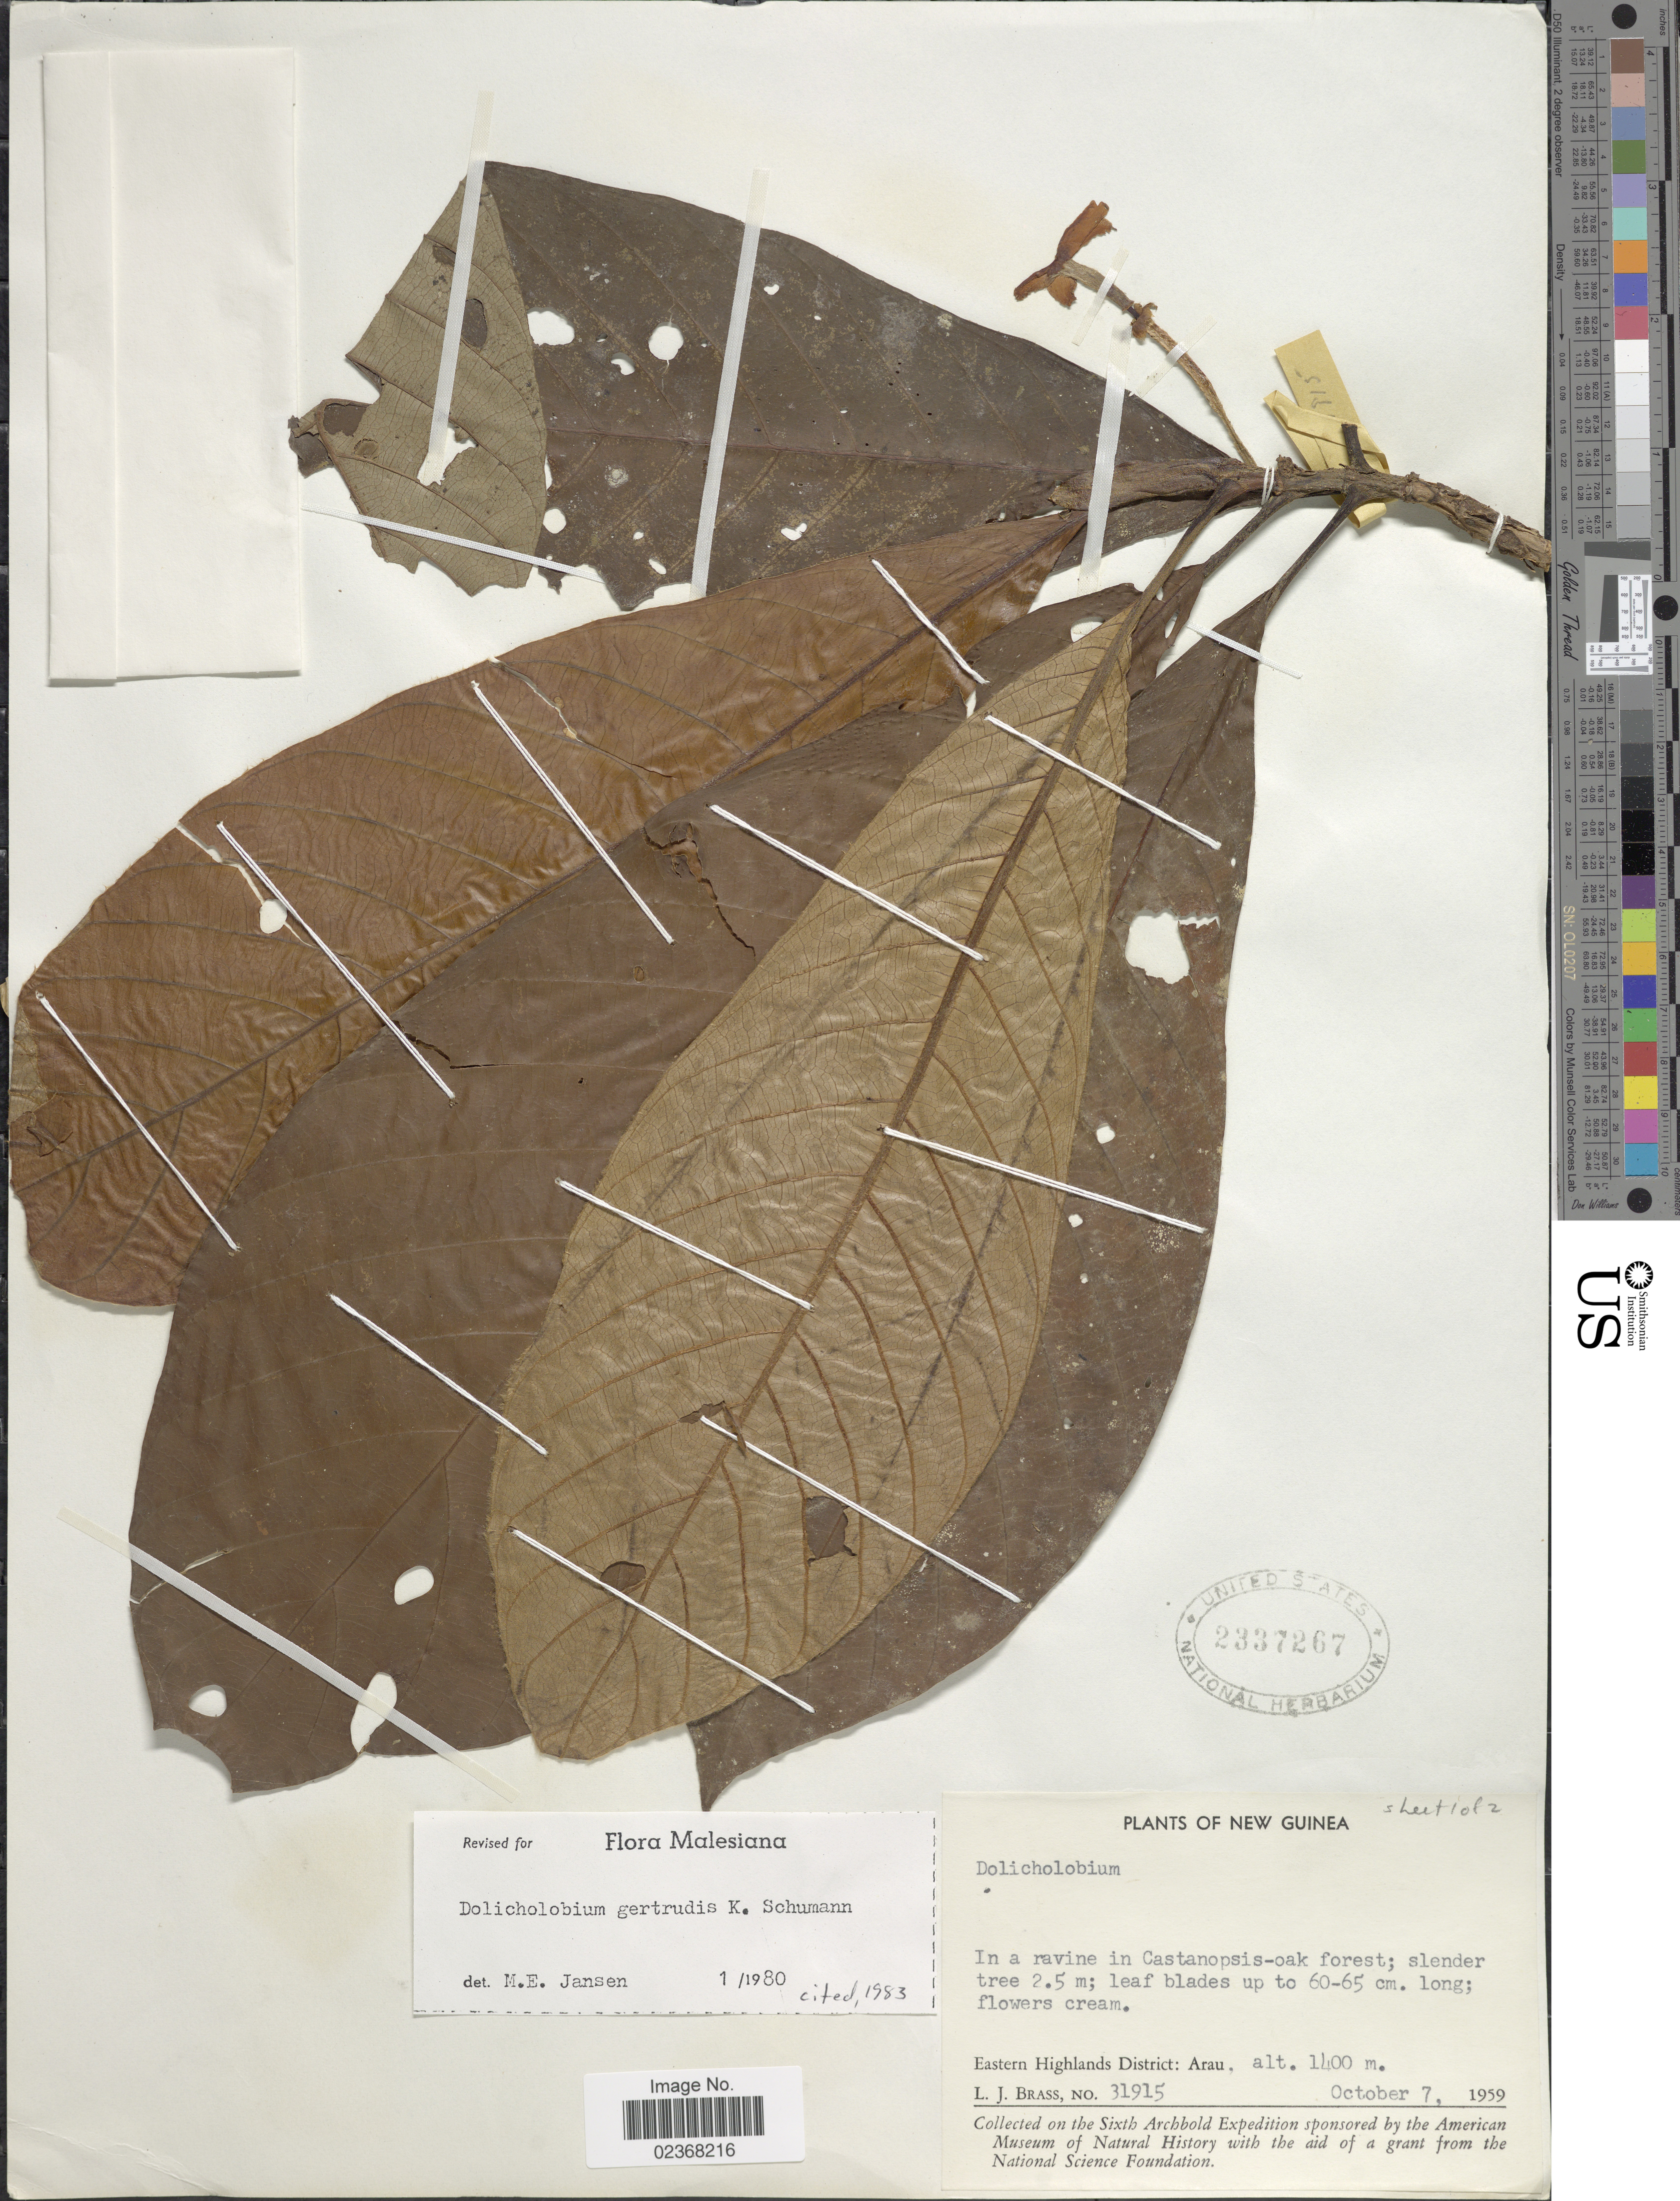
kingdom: Plantae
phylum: Tracheophyta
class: Magnoliopsida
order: Gentianales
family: Rubiaceae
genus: Dolicholobium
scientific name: Dolicholobium gertrudis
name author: K. Schum.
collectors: L. J. Brass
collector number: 31915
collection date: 1959-10-07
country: Papua New Guinea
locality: New Guinea, Eastern Highlands District: Arua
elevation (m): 1400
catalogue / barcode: US 2337267